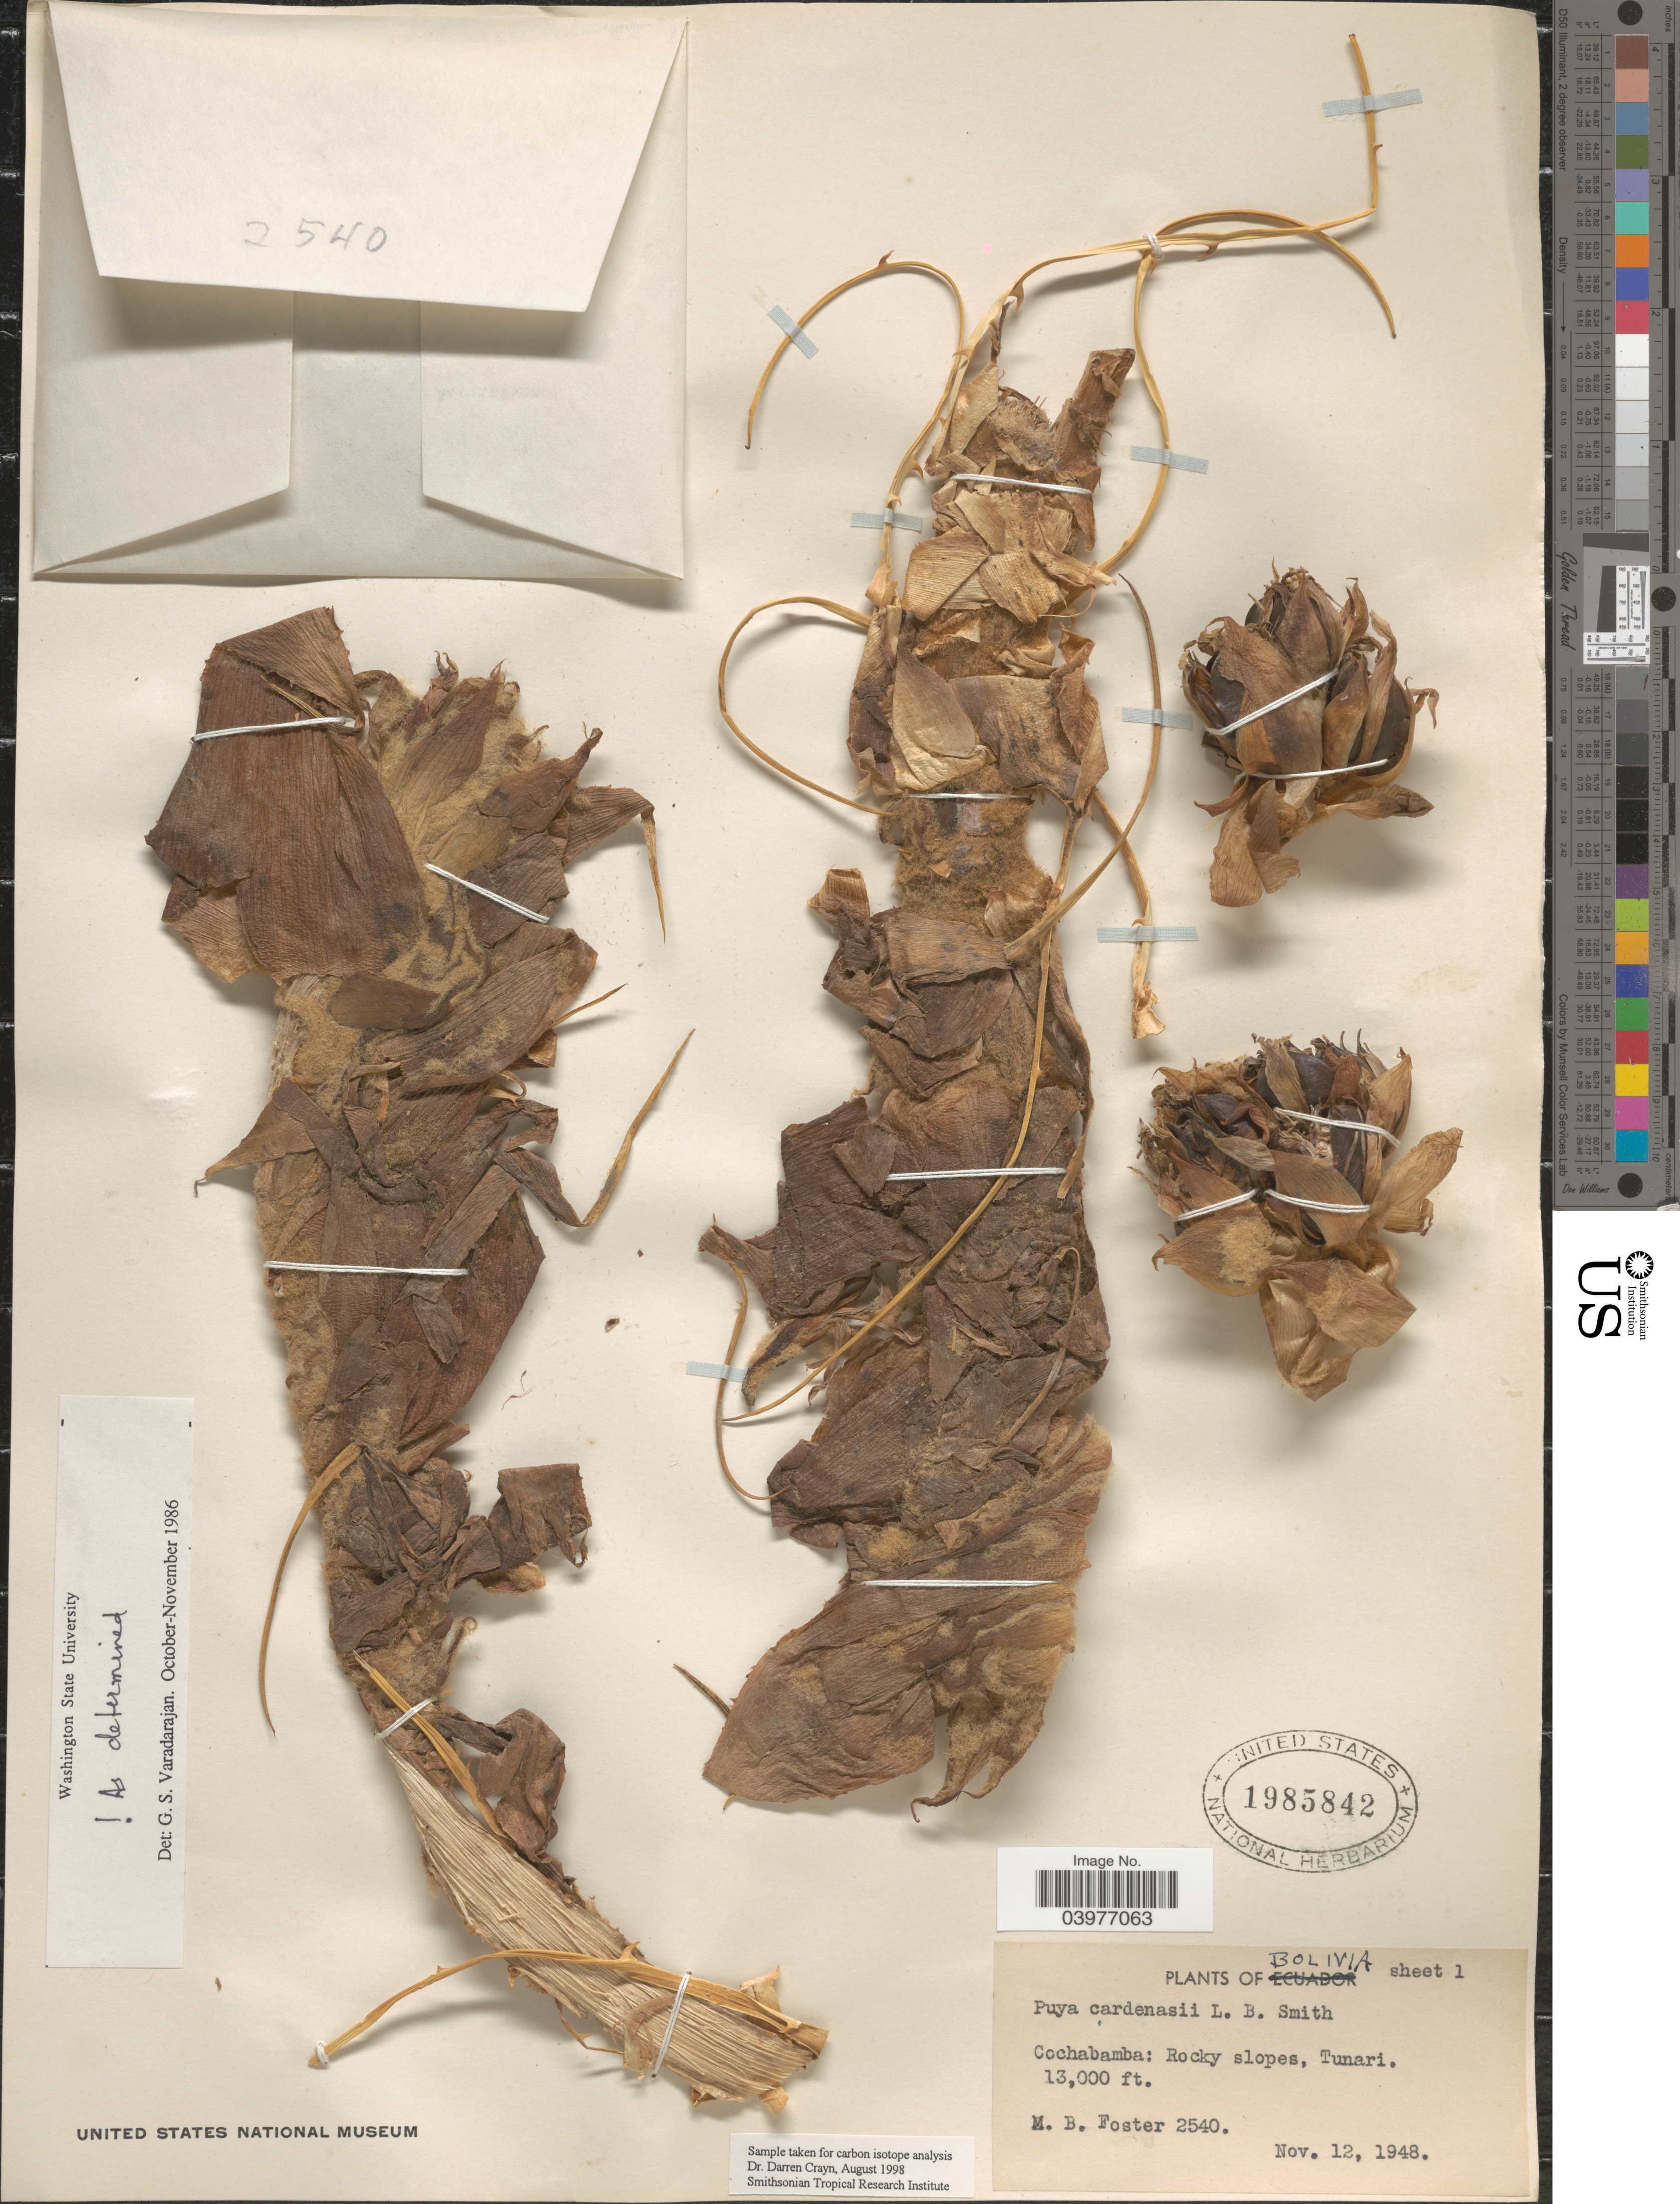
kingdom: Plantae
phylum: Tracheophyta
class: Liliopsida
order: Poales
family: Bromeliaceae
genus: Puya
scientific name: Puya cardenasii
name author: L.B. Sm.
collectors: M. B. Foster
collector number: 2540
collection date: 1948-11-12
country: Bolivia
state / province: Cochabamba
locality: Rocky slopes Tunari.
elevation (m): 3962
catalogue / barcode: US 1985842